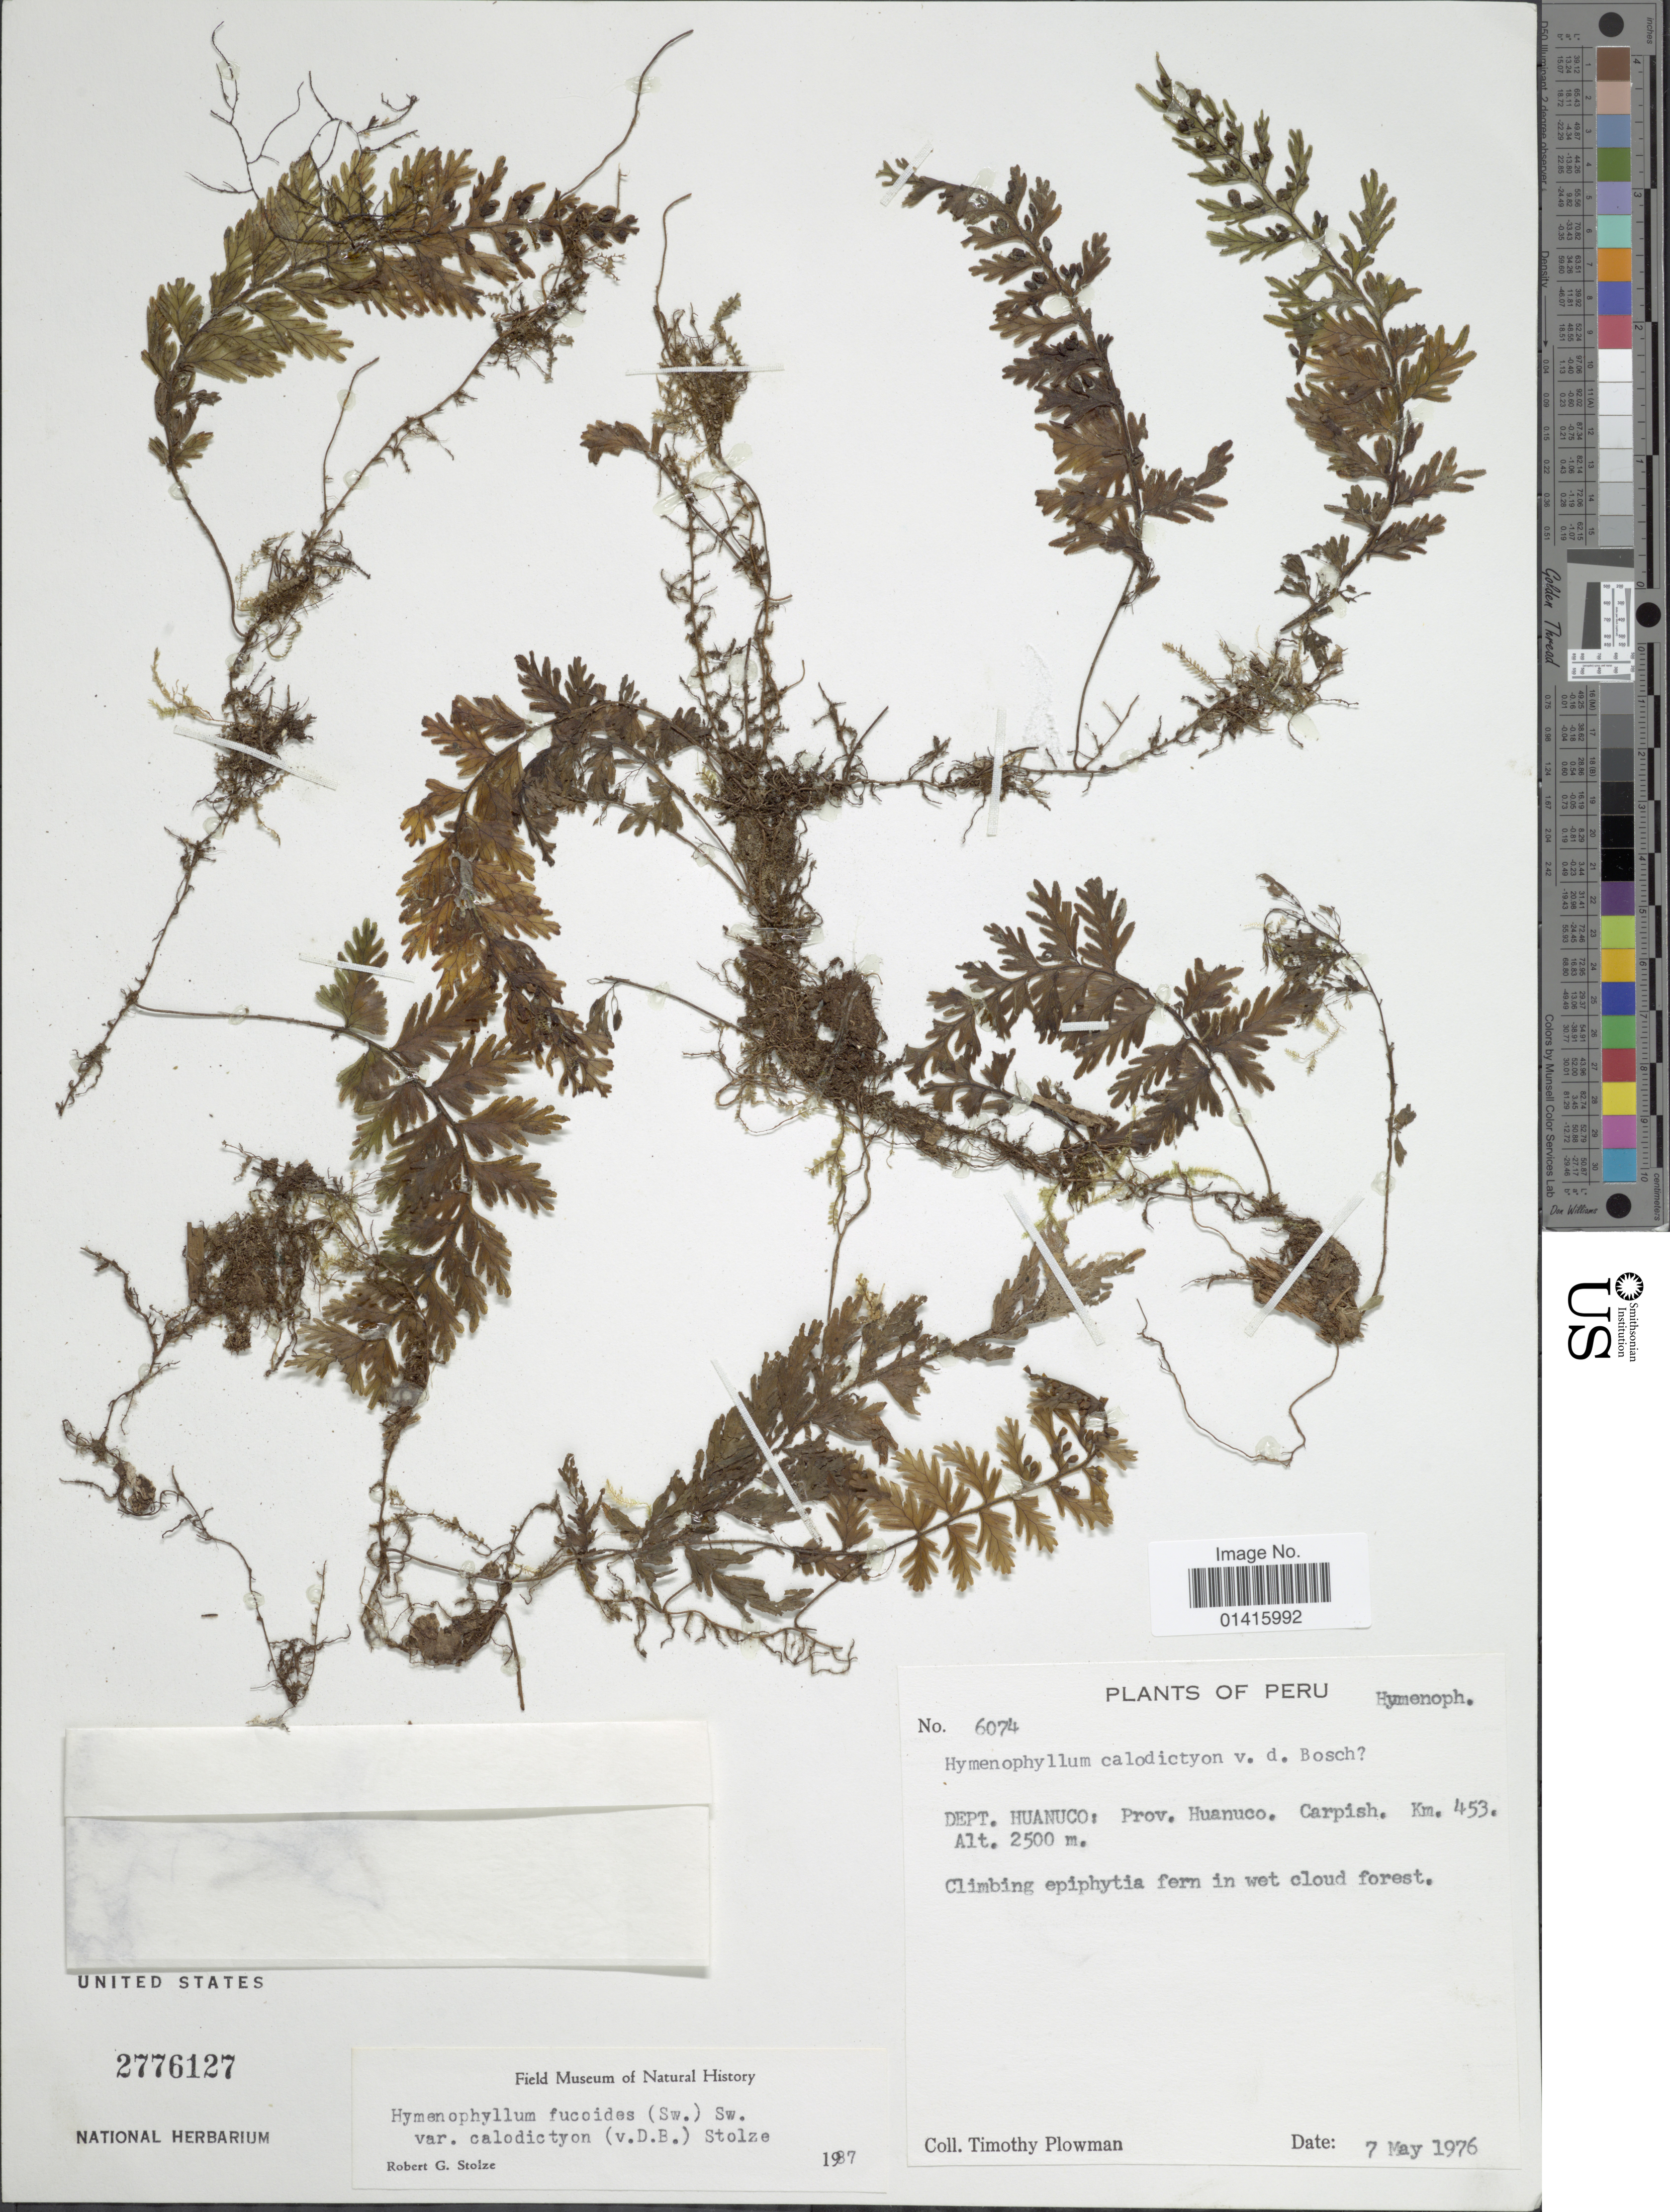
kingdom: Plantae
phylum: Tracheophyta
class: Polypodiopsida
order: Hymenophyllales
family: Hymenophyllaceae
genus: Hymenophyllum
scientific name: Hymenophyllum fucoides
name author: (Sw.) Sw.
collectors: T. Plowman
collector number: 6074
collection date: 1976-05-07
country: Peru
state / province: Huánuco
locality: Dept. Huanuco: Prov. Huanuco, carpish, km 453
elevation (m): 2500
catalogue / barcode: US 2776127